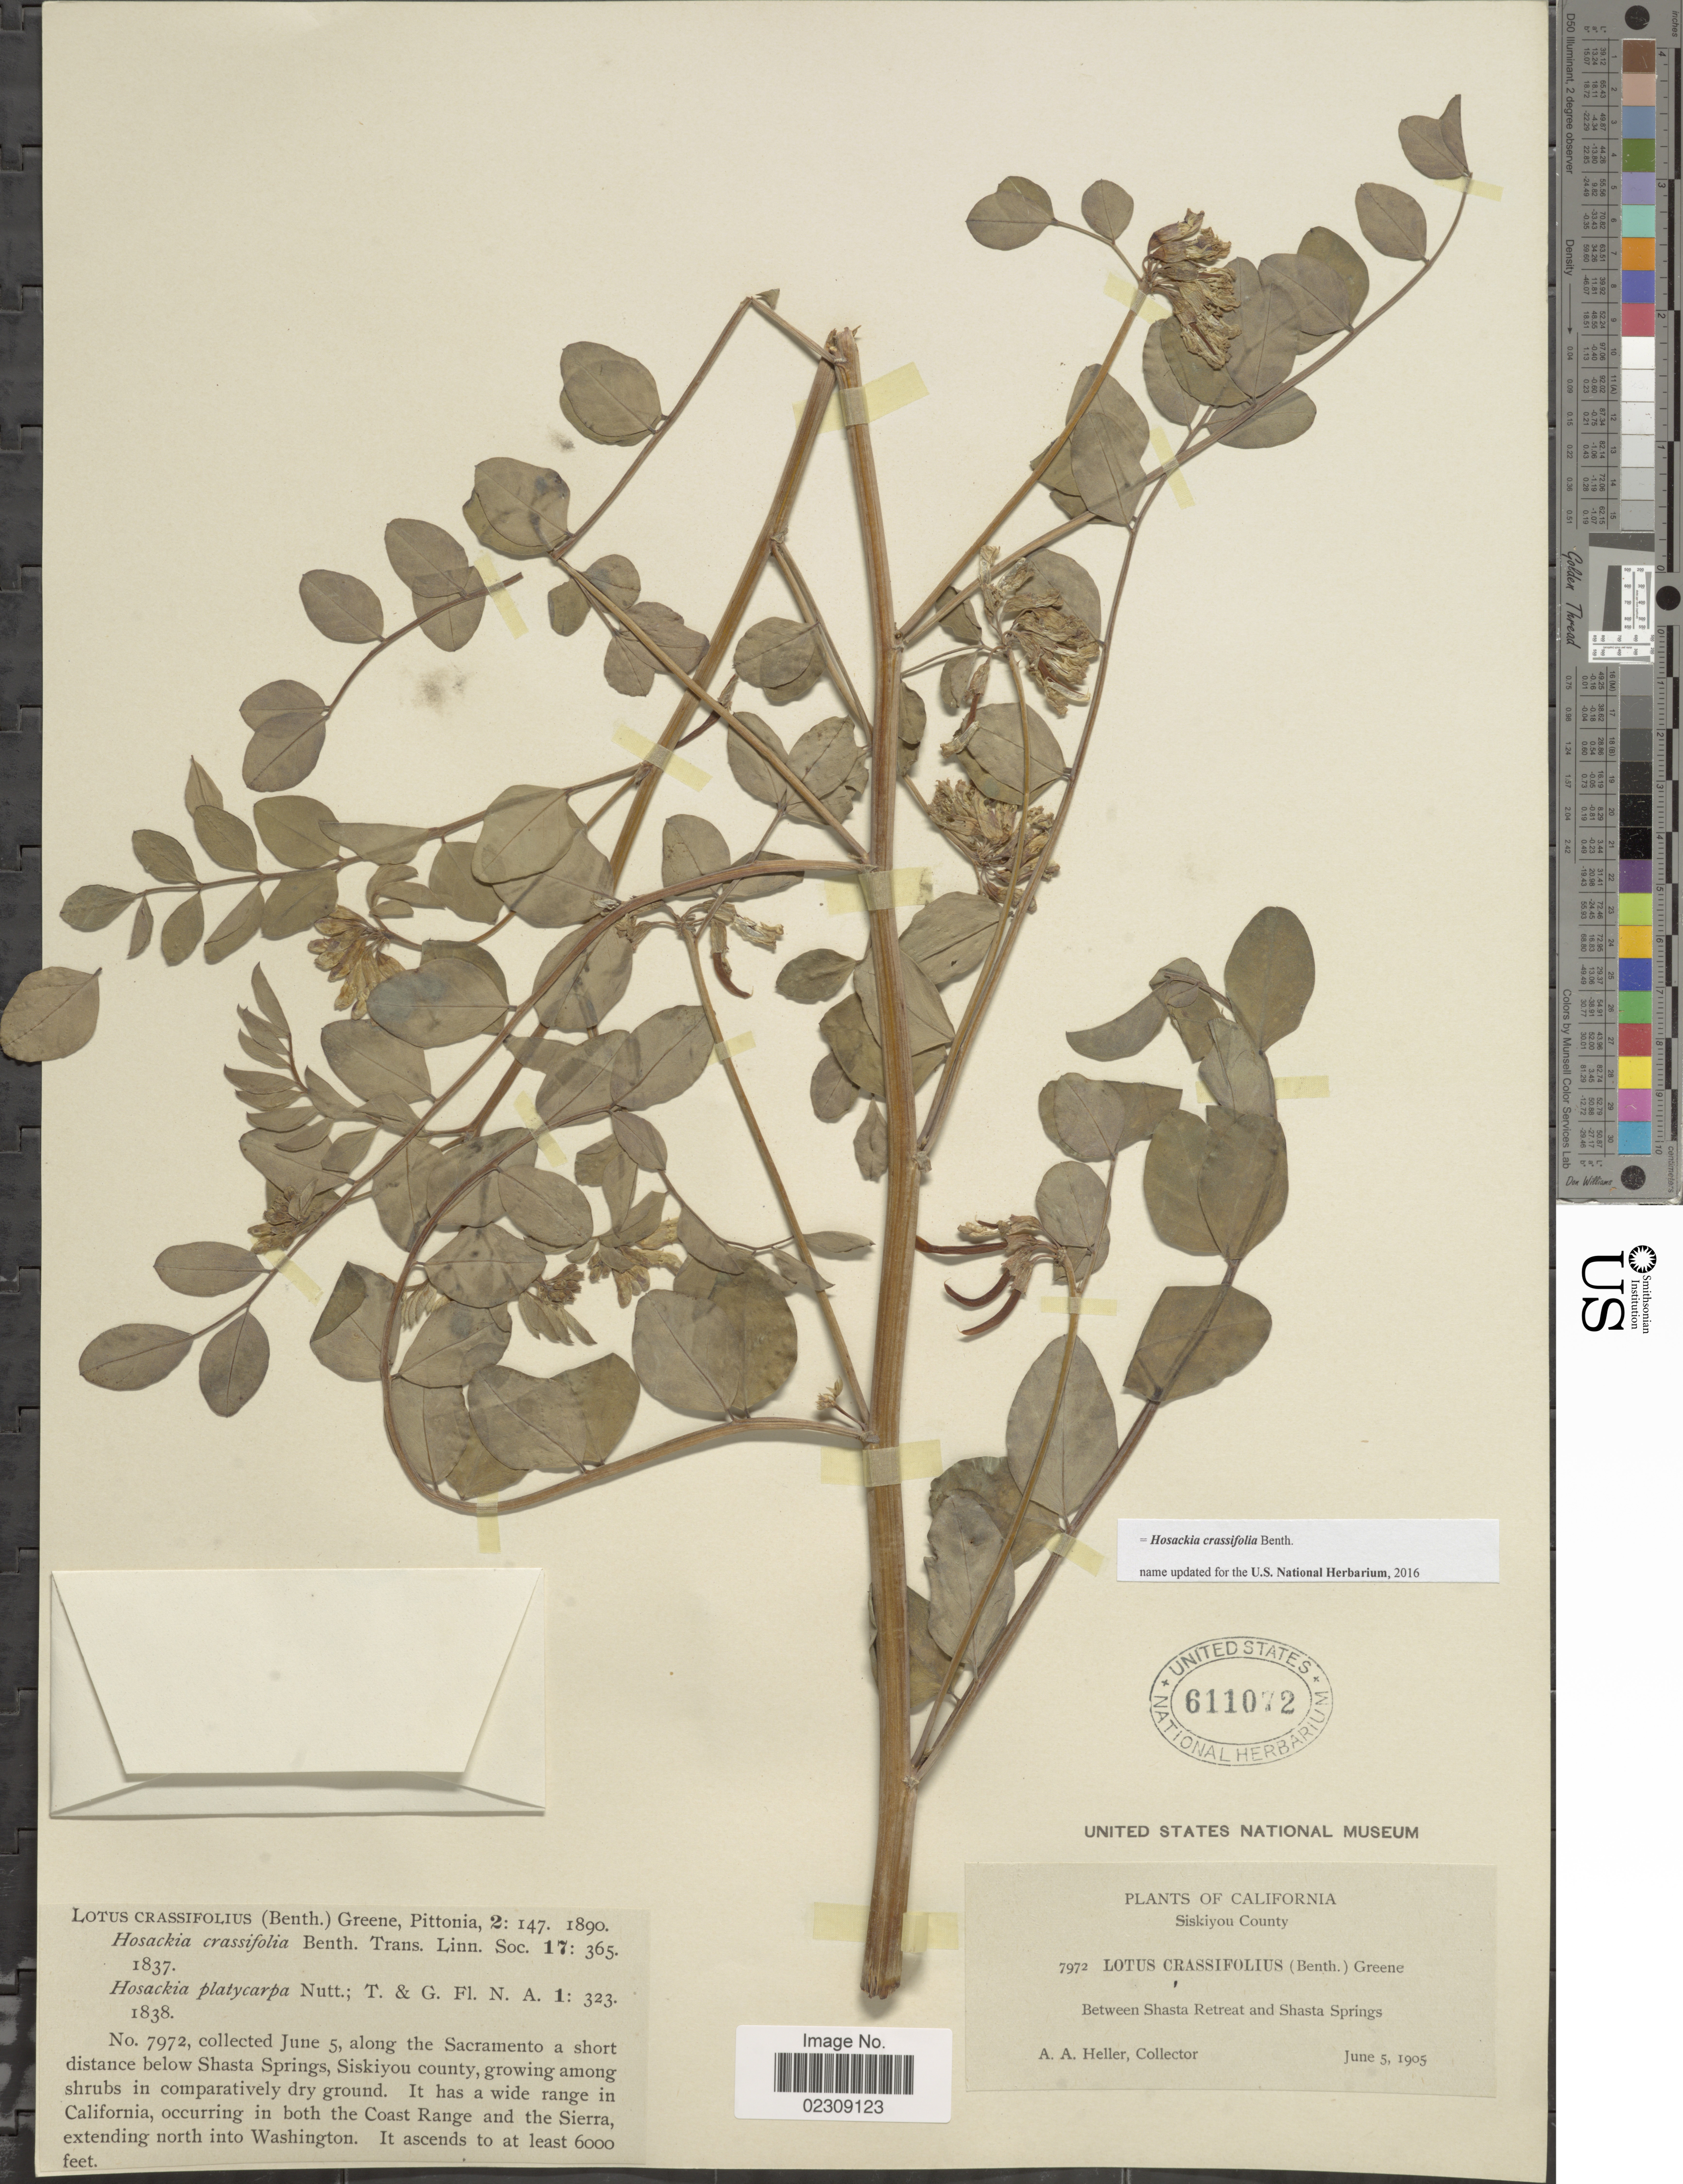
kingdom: Plantae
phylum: Tracheophyta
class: Magnoliopsida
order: Fabales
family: Fabaceae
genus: Hosackia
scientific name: Hosackia crassifolia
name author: Benth.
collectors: A. A. Heller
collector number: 7972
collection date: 1905-06-05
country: United States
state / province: California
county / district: Siskiyou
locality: Siskiyou County, Between Shasta Retreat and Shasta Springs, along the Sacramento a short distance beow Shasta Springs, occuring in both the Coast Range and the Sierra, extending north into Washington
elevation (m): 1829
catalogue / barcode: US 611072